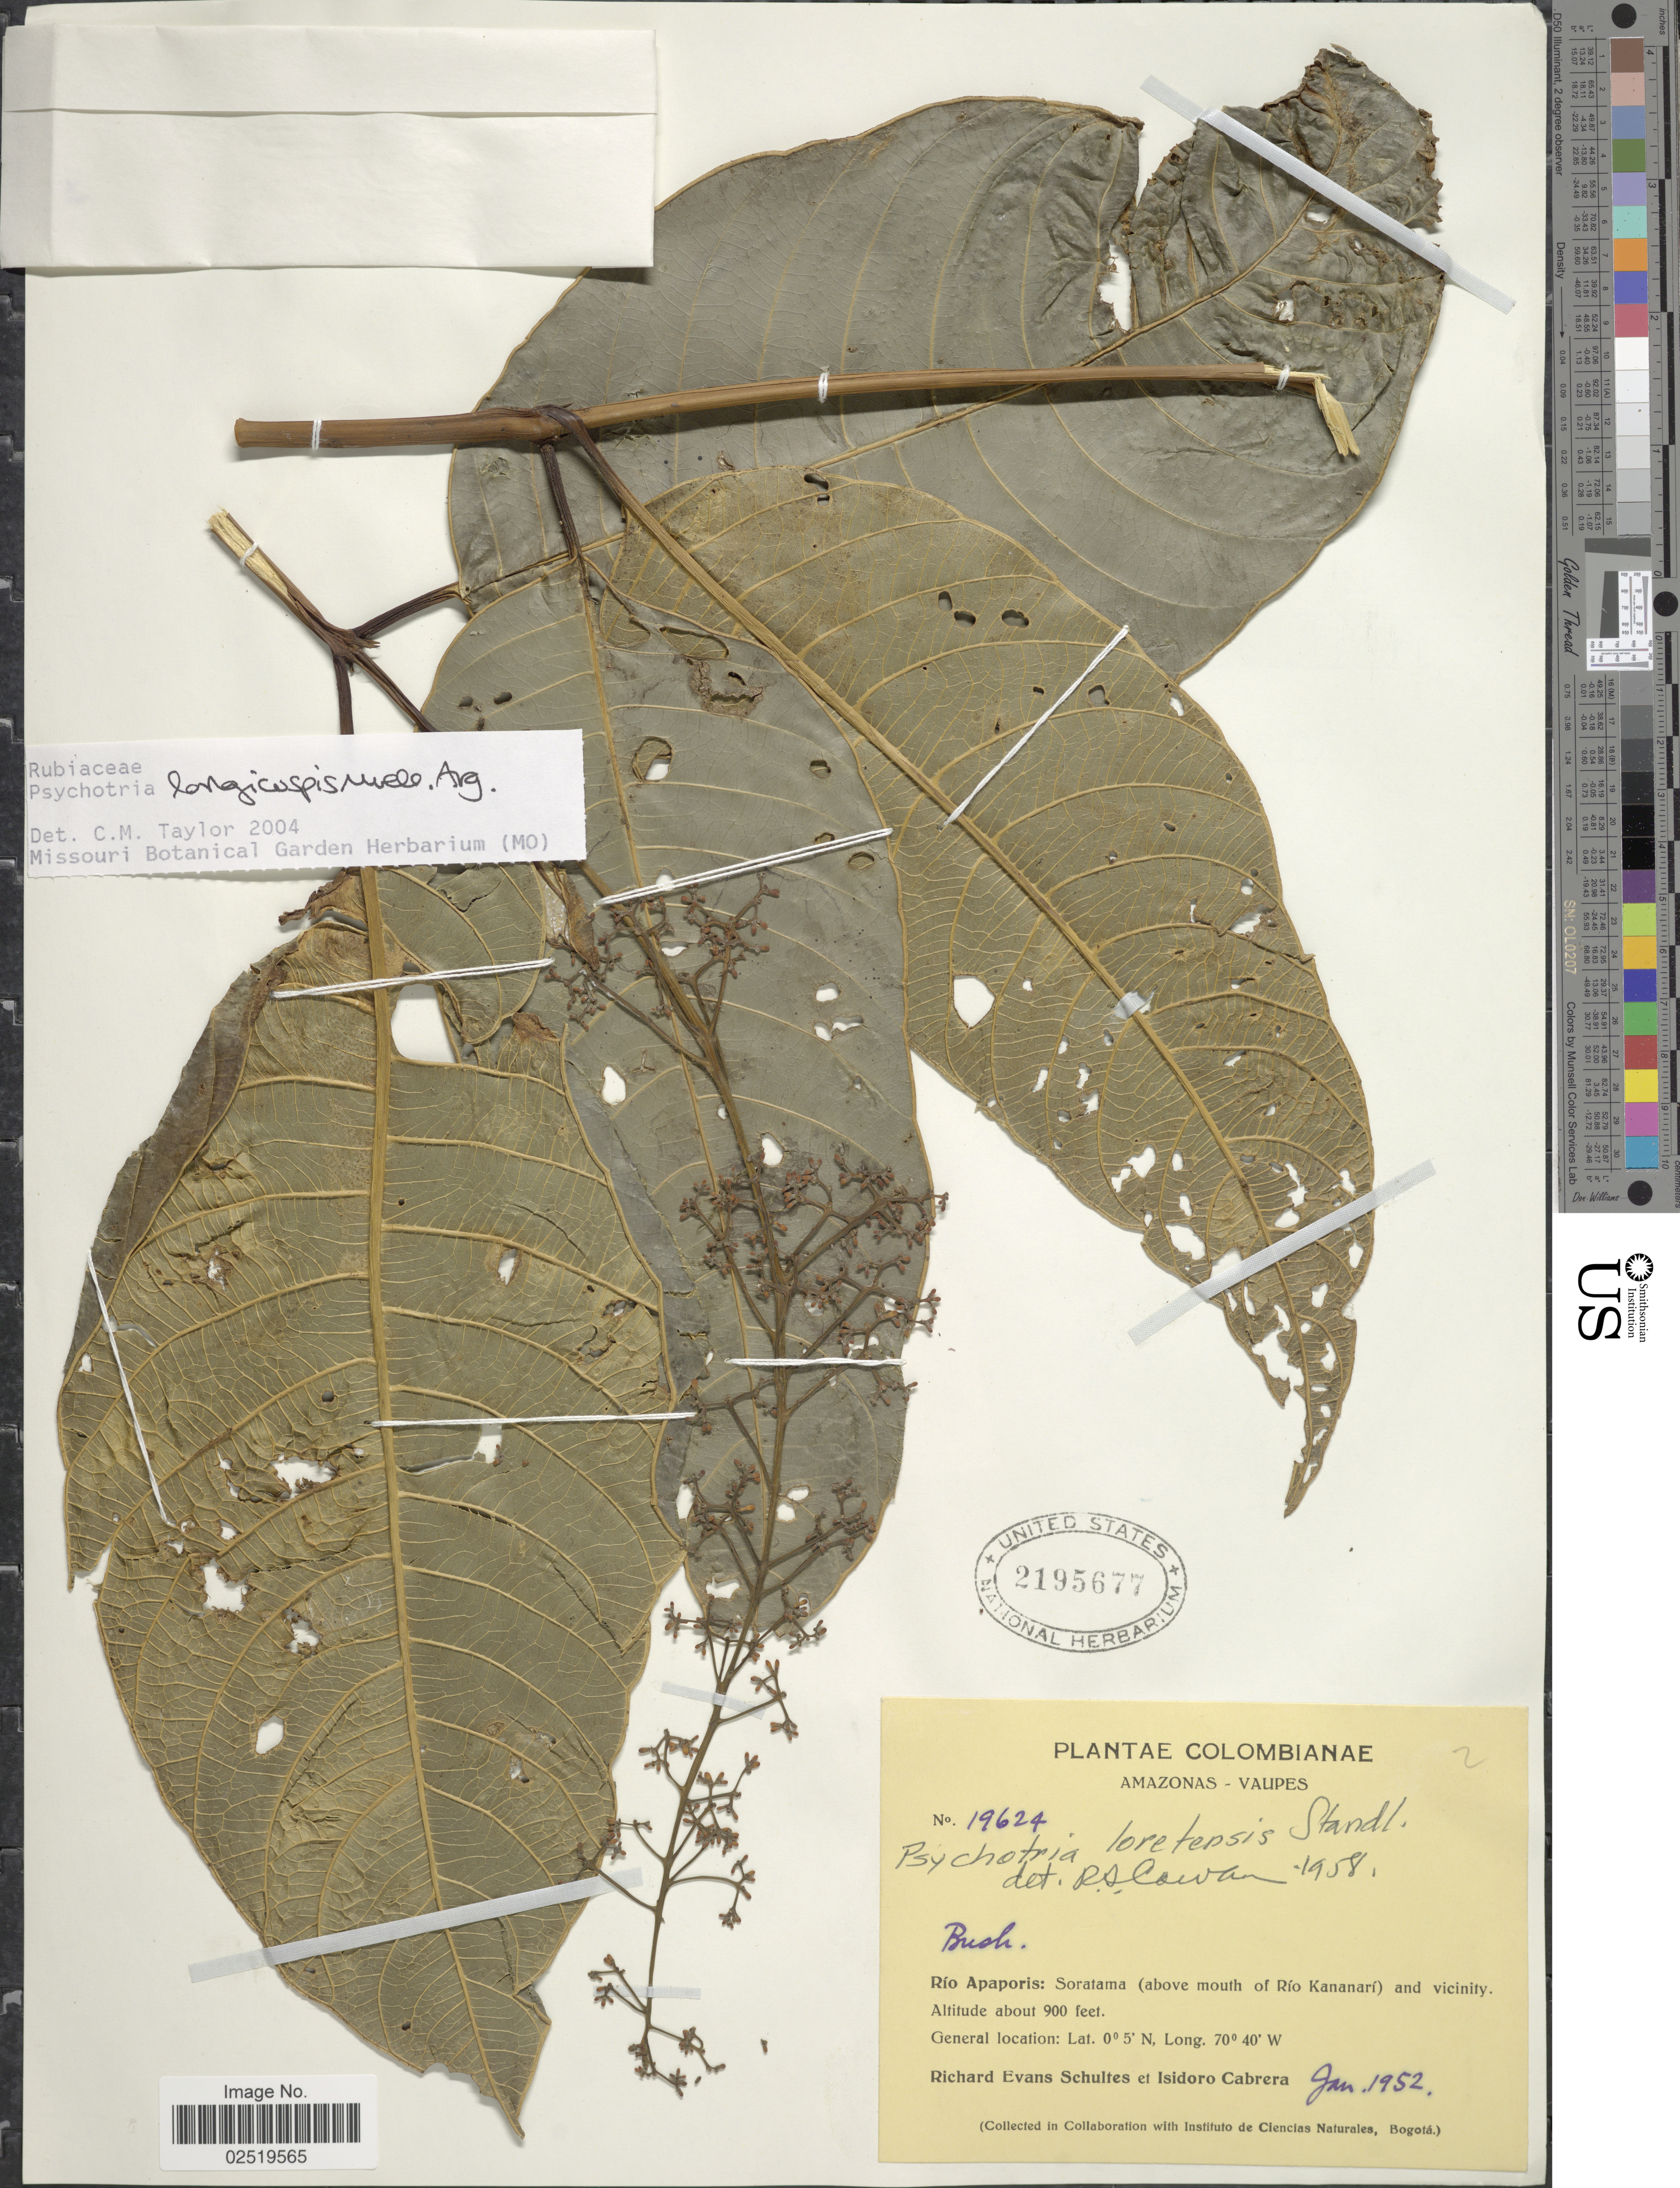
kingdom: Plantae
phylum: Tracheophyta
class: Magnoliopsida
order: Gentianales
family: Rubiaceae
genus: Psychotria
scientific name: Psychotria longicuspis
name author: Müll. Arg.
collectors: R. E. Schultes & I. Cabrera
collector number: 19624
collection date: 1952-01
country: Colombia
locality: Amazonas-Vaupes, Rio Apaporis: Soratama (above mouth of Rio Kananari) and vicinity.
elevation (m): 274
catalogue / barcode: US 2195677